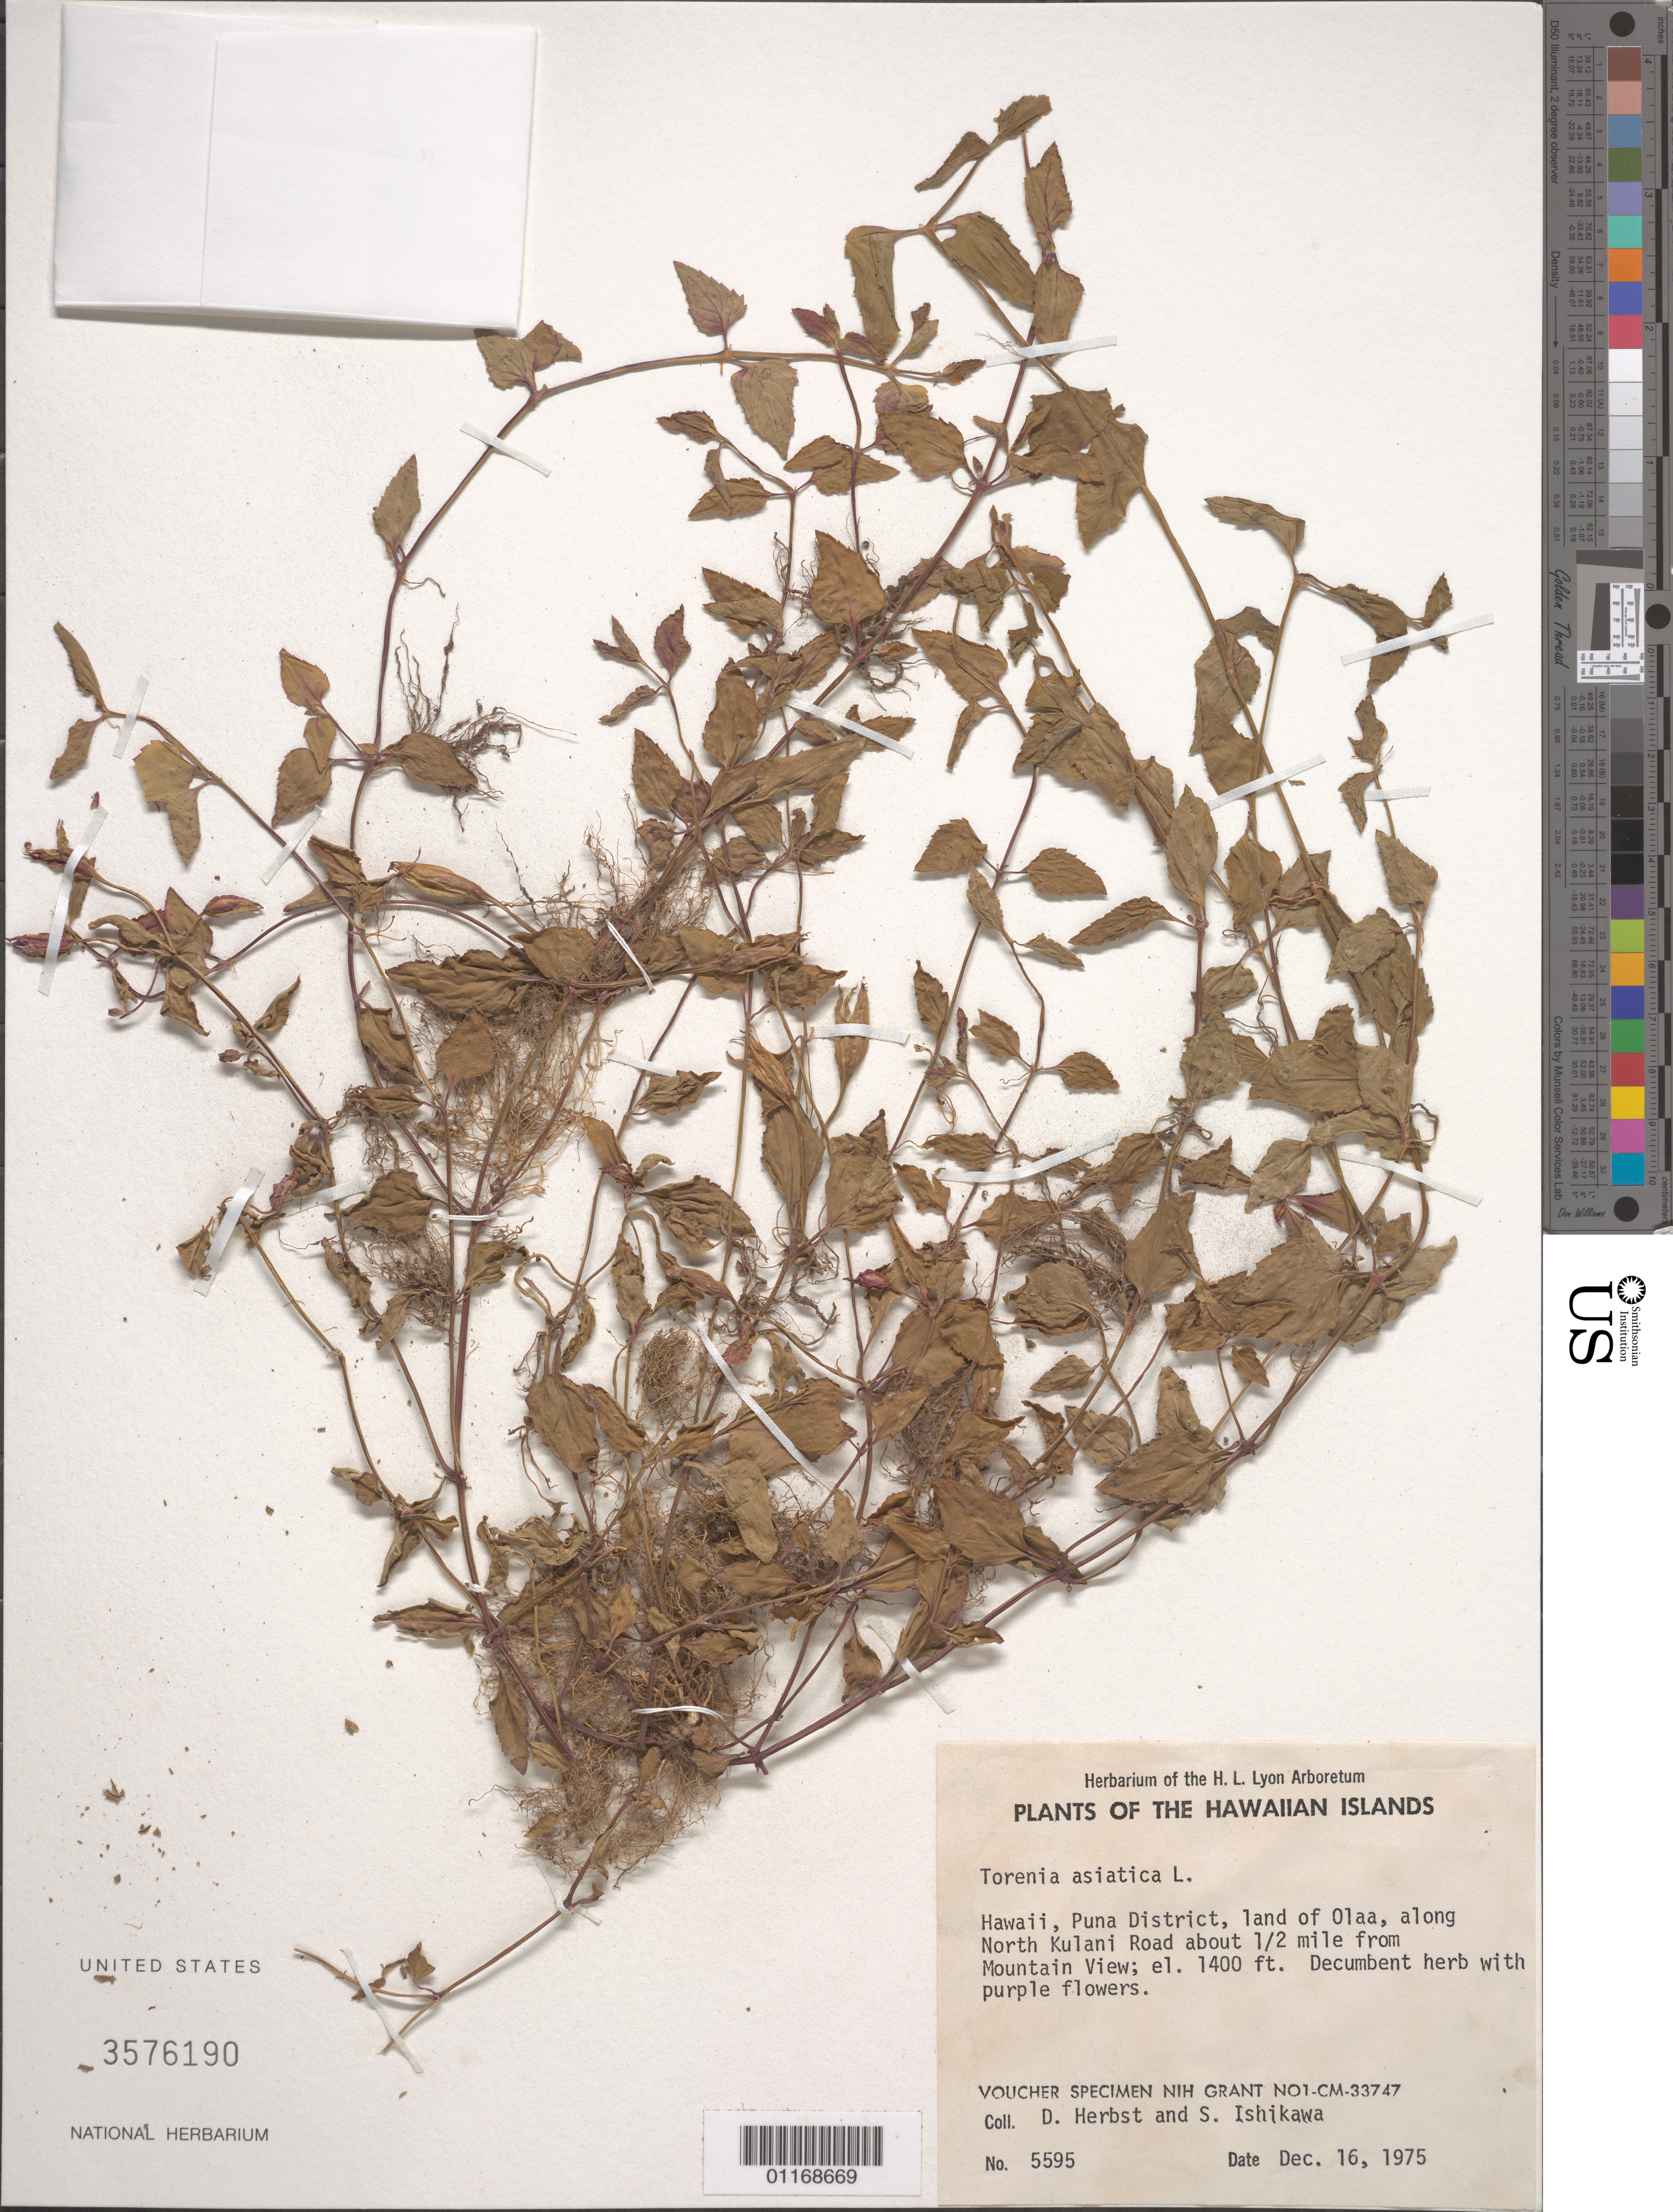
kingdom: Plantae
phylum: Tracheophyta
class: Magnoliopsida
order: Lamiales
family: Linderniaceae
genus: Torenia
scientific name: Torenia asiatica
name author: L.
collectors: D. R. Herbst & S. Ishikawa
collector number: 5595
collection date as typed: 16 Dec 1975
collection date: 1975-12-16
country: United States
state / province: Hawaii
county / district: Hawaii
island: Hawaii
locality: Puna District, Land of Olaa, along North Kulani Road about 12 mile from Mountain View.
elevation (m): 427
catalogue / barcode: US 3576190